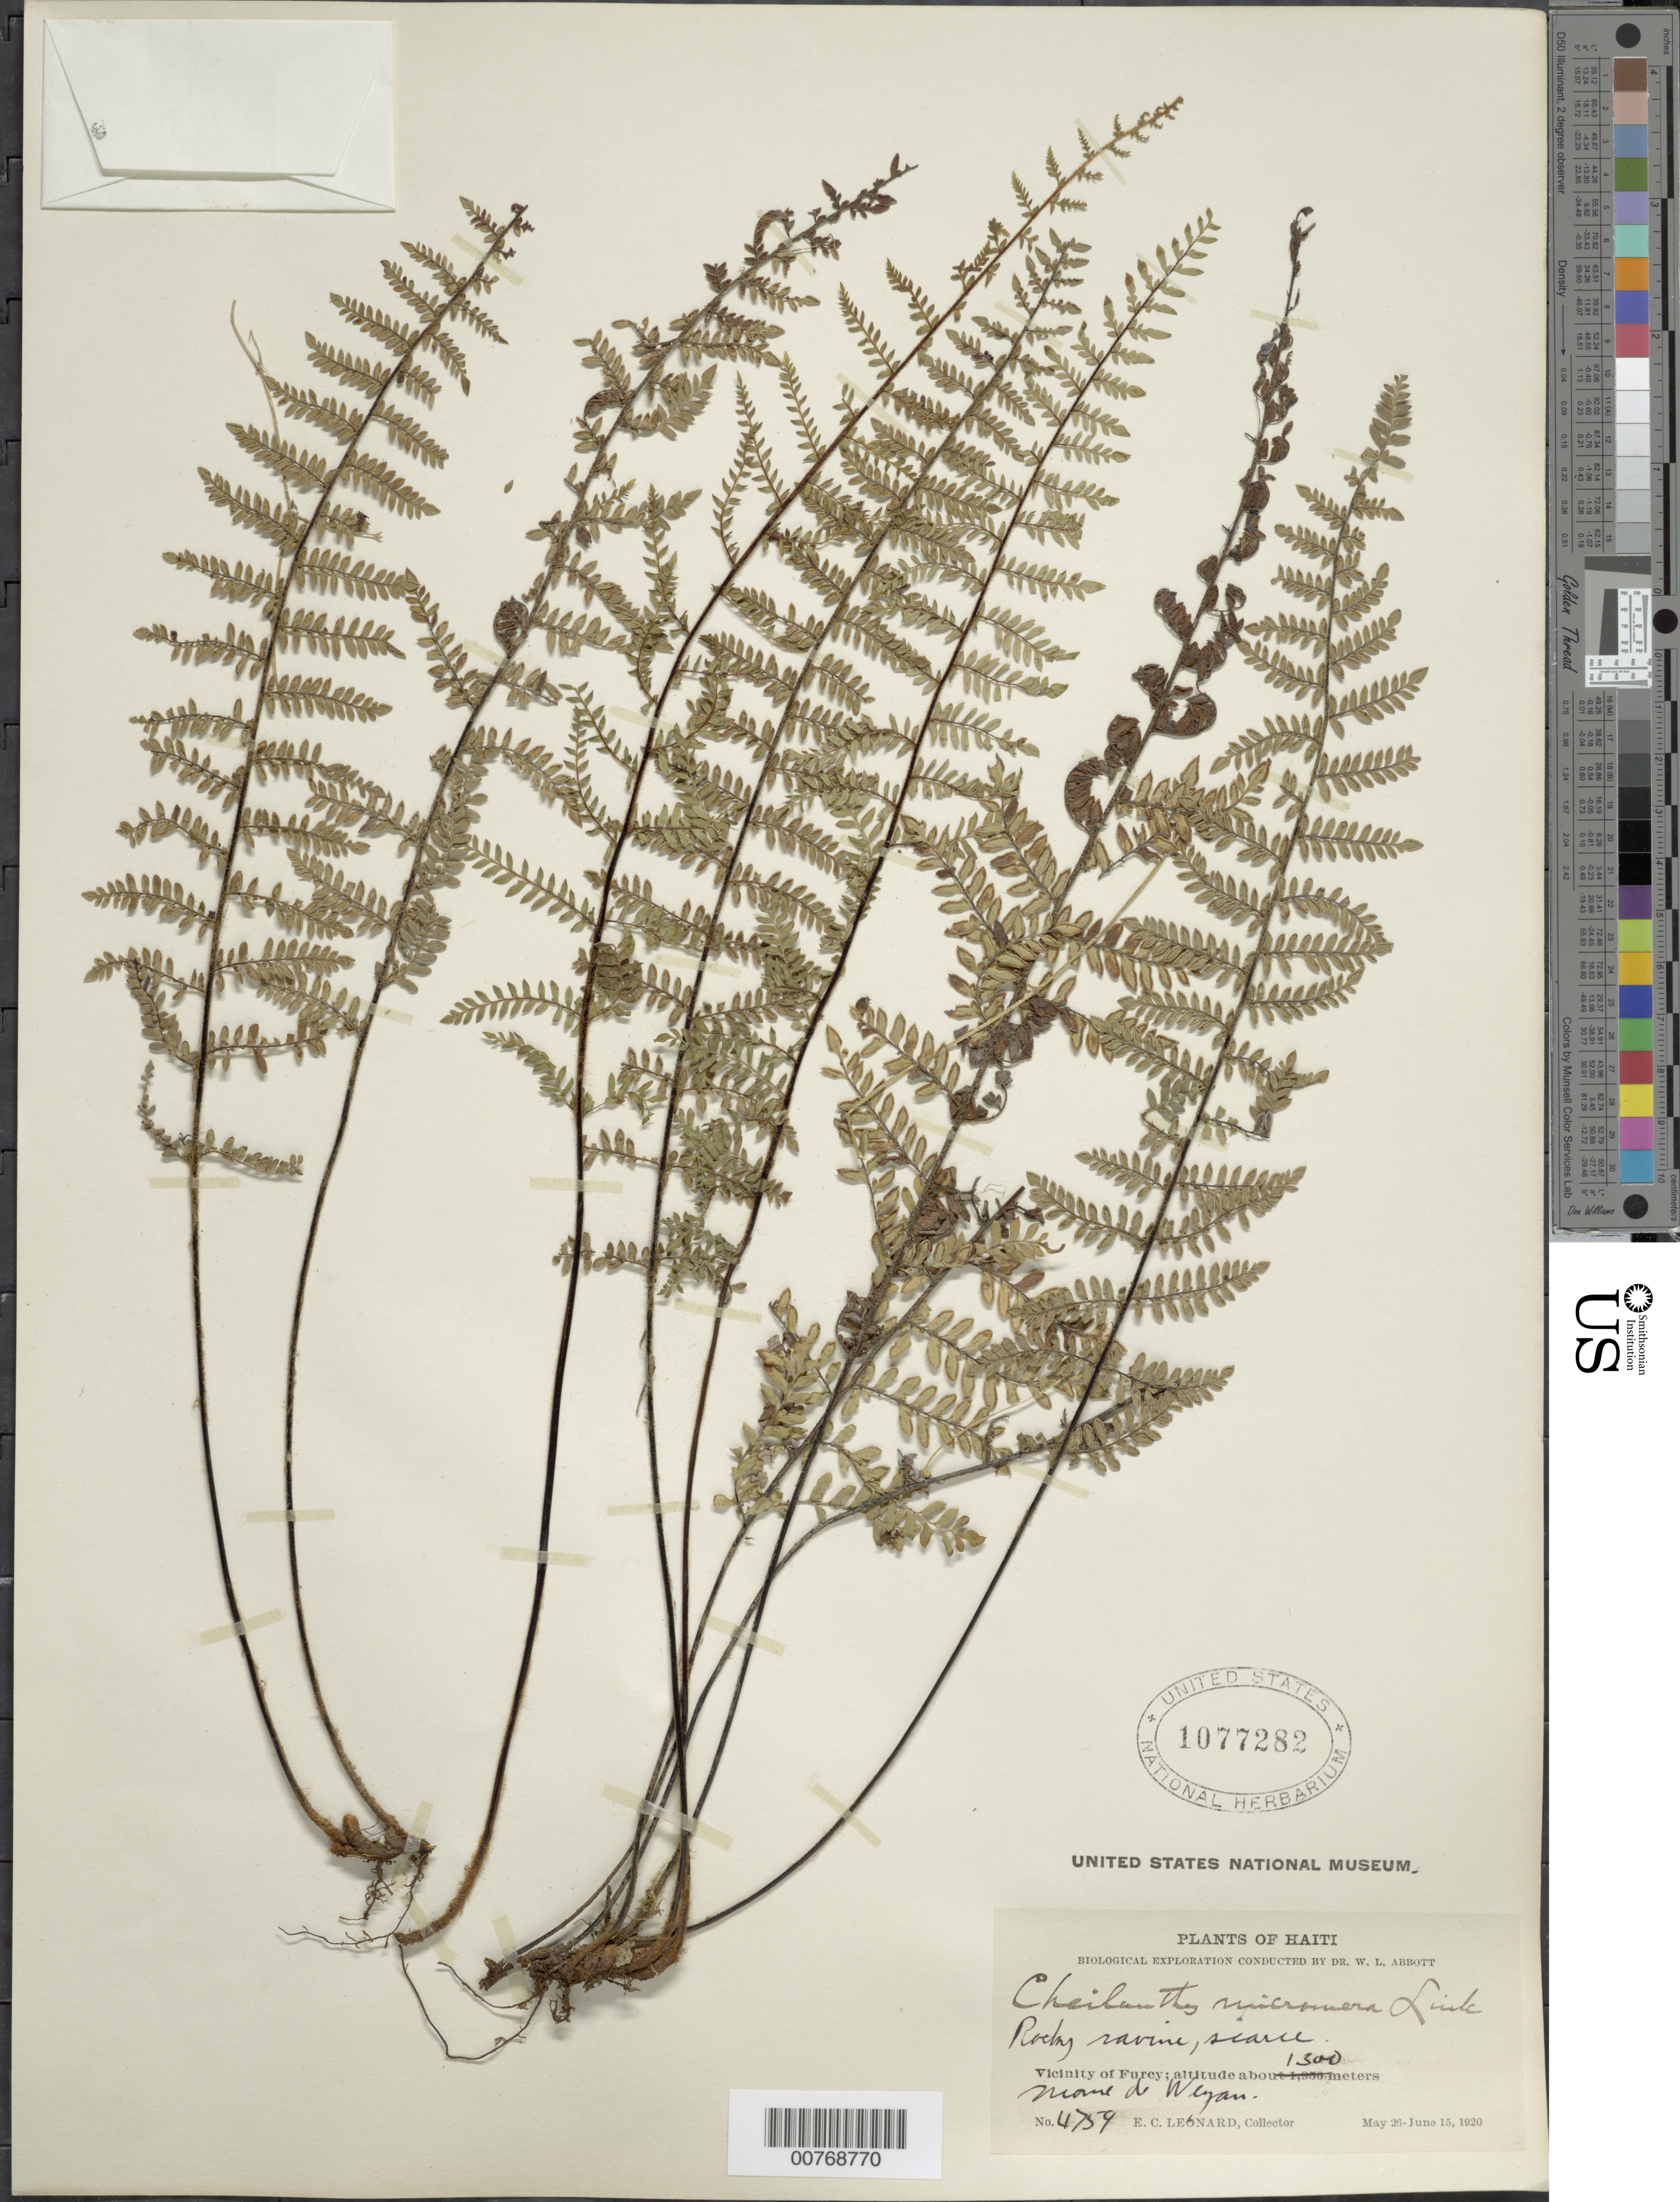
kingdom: Plantae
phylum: Tracheophyta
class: Polypodiopsida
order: Polypodiales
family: Pteridaceae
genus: Myriopteris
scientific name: Myriopteris notholaenoides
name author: (Desv.) Grusz & Windham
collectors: E. C. Leonard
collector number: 4759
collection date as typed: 26 May 1920 15 Jun 1920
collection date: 1920-05-26/1920-06-15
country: Haiti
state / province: Ouest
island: Hispaniola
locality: Vicinity of Furcy, Morne de Wezan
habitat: Rocky ravine, scarce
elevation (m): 1300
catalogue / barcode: US 1077282